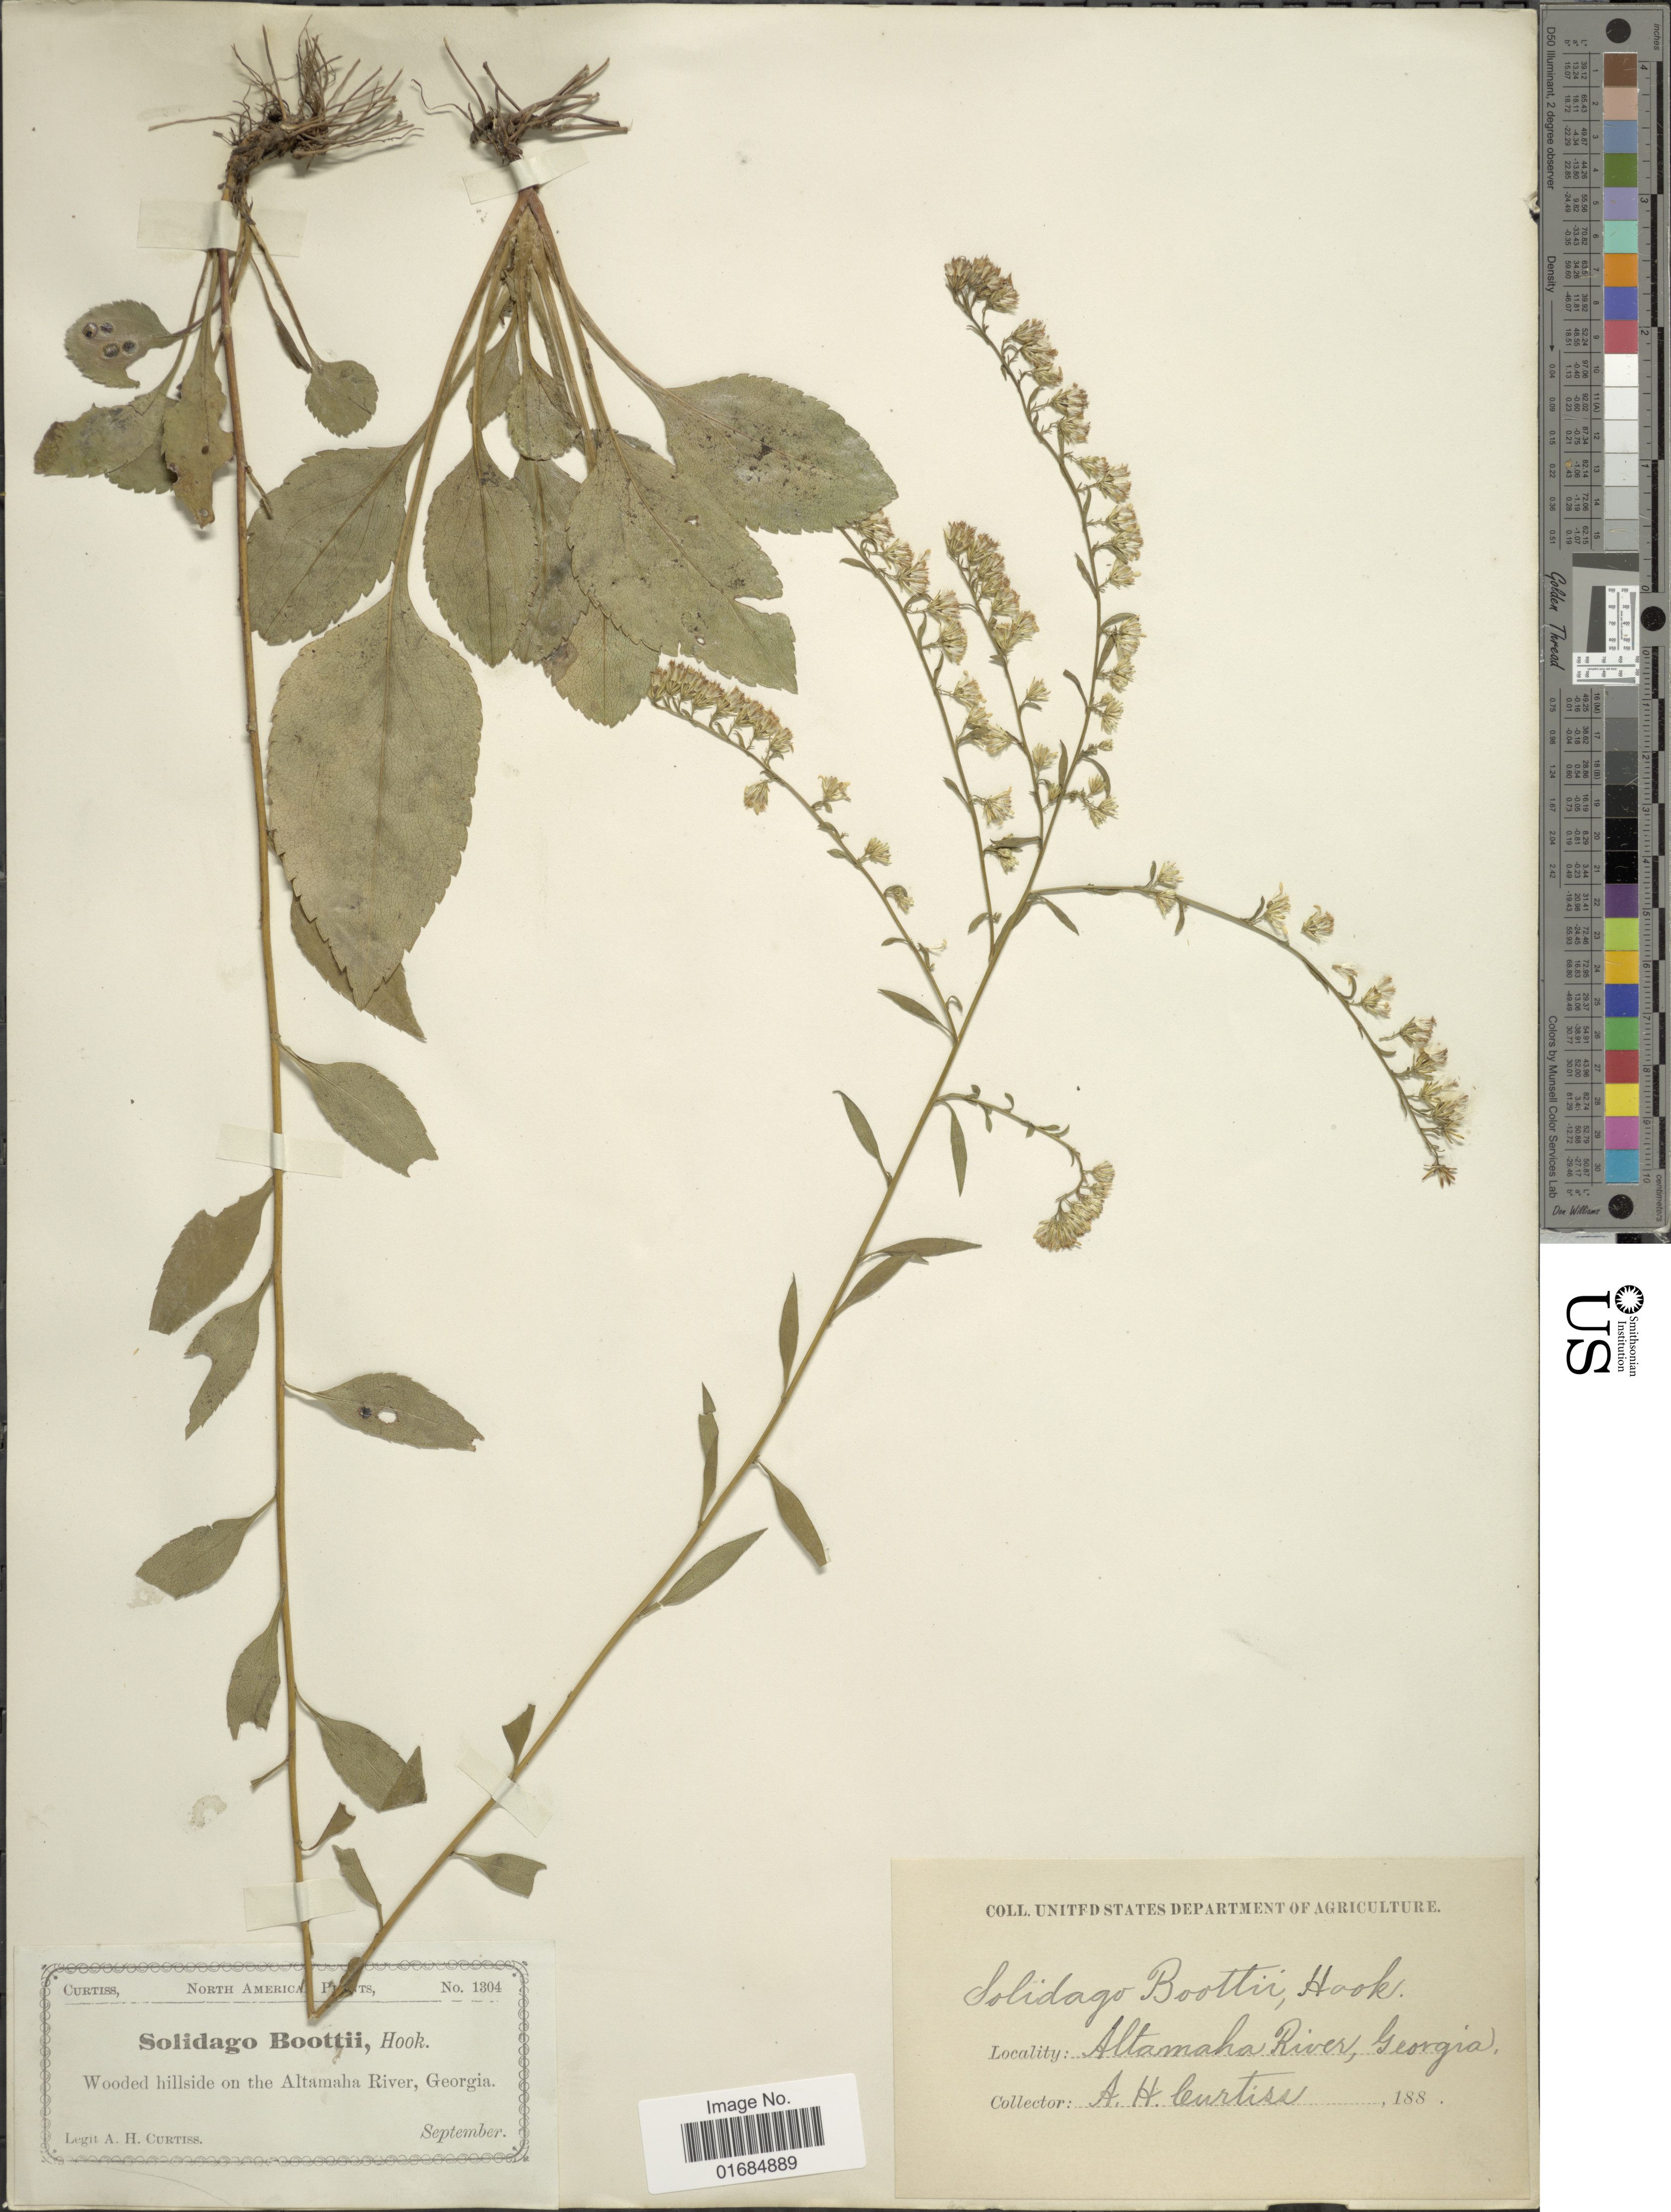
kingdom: Plantae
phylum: Tracheophyta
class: Magnoliopsida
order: Asterales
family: Asteraceae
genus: Solidago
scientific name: Solidago boottii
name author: Hook.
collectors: A. H. Curtiss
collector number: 1304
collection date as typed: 188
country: United States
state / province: Georgia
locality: Altamah River, Georgia, wooded hillside on the Altamaha River.